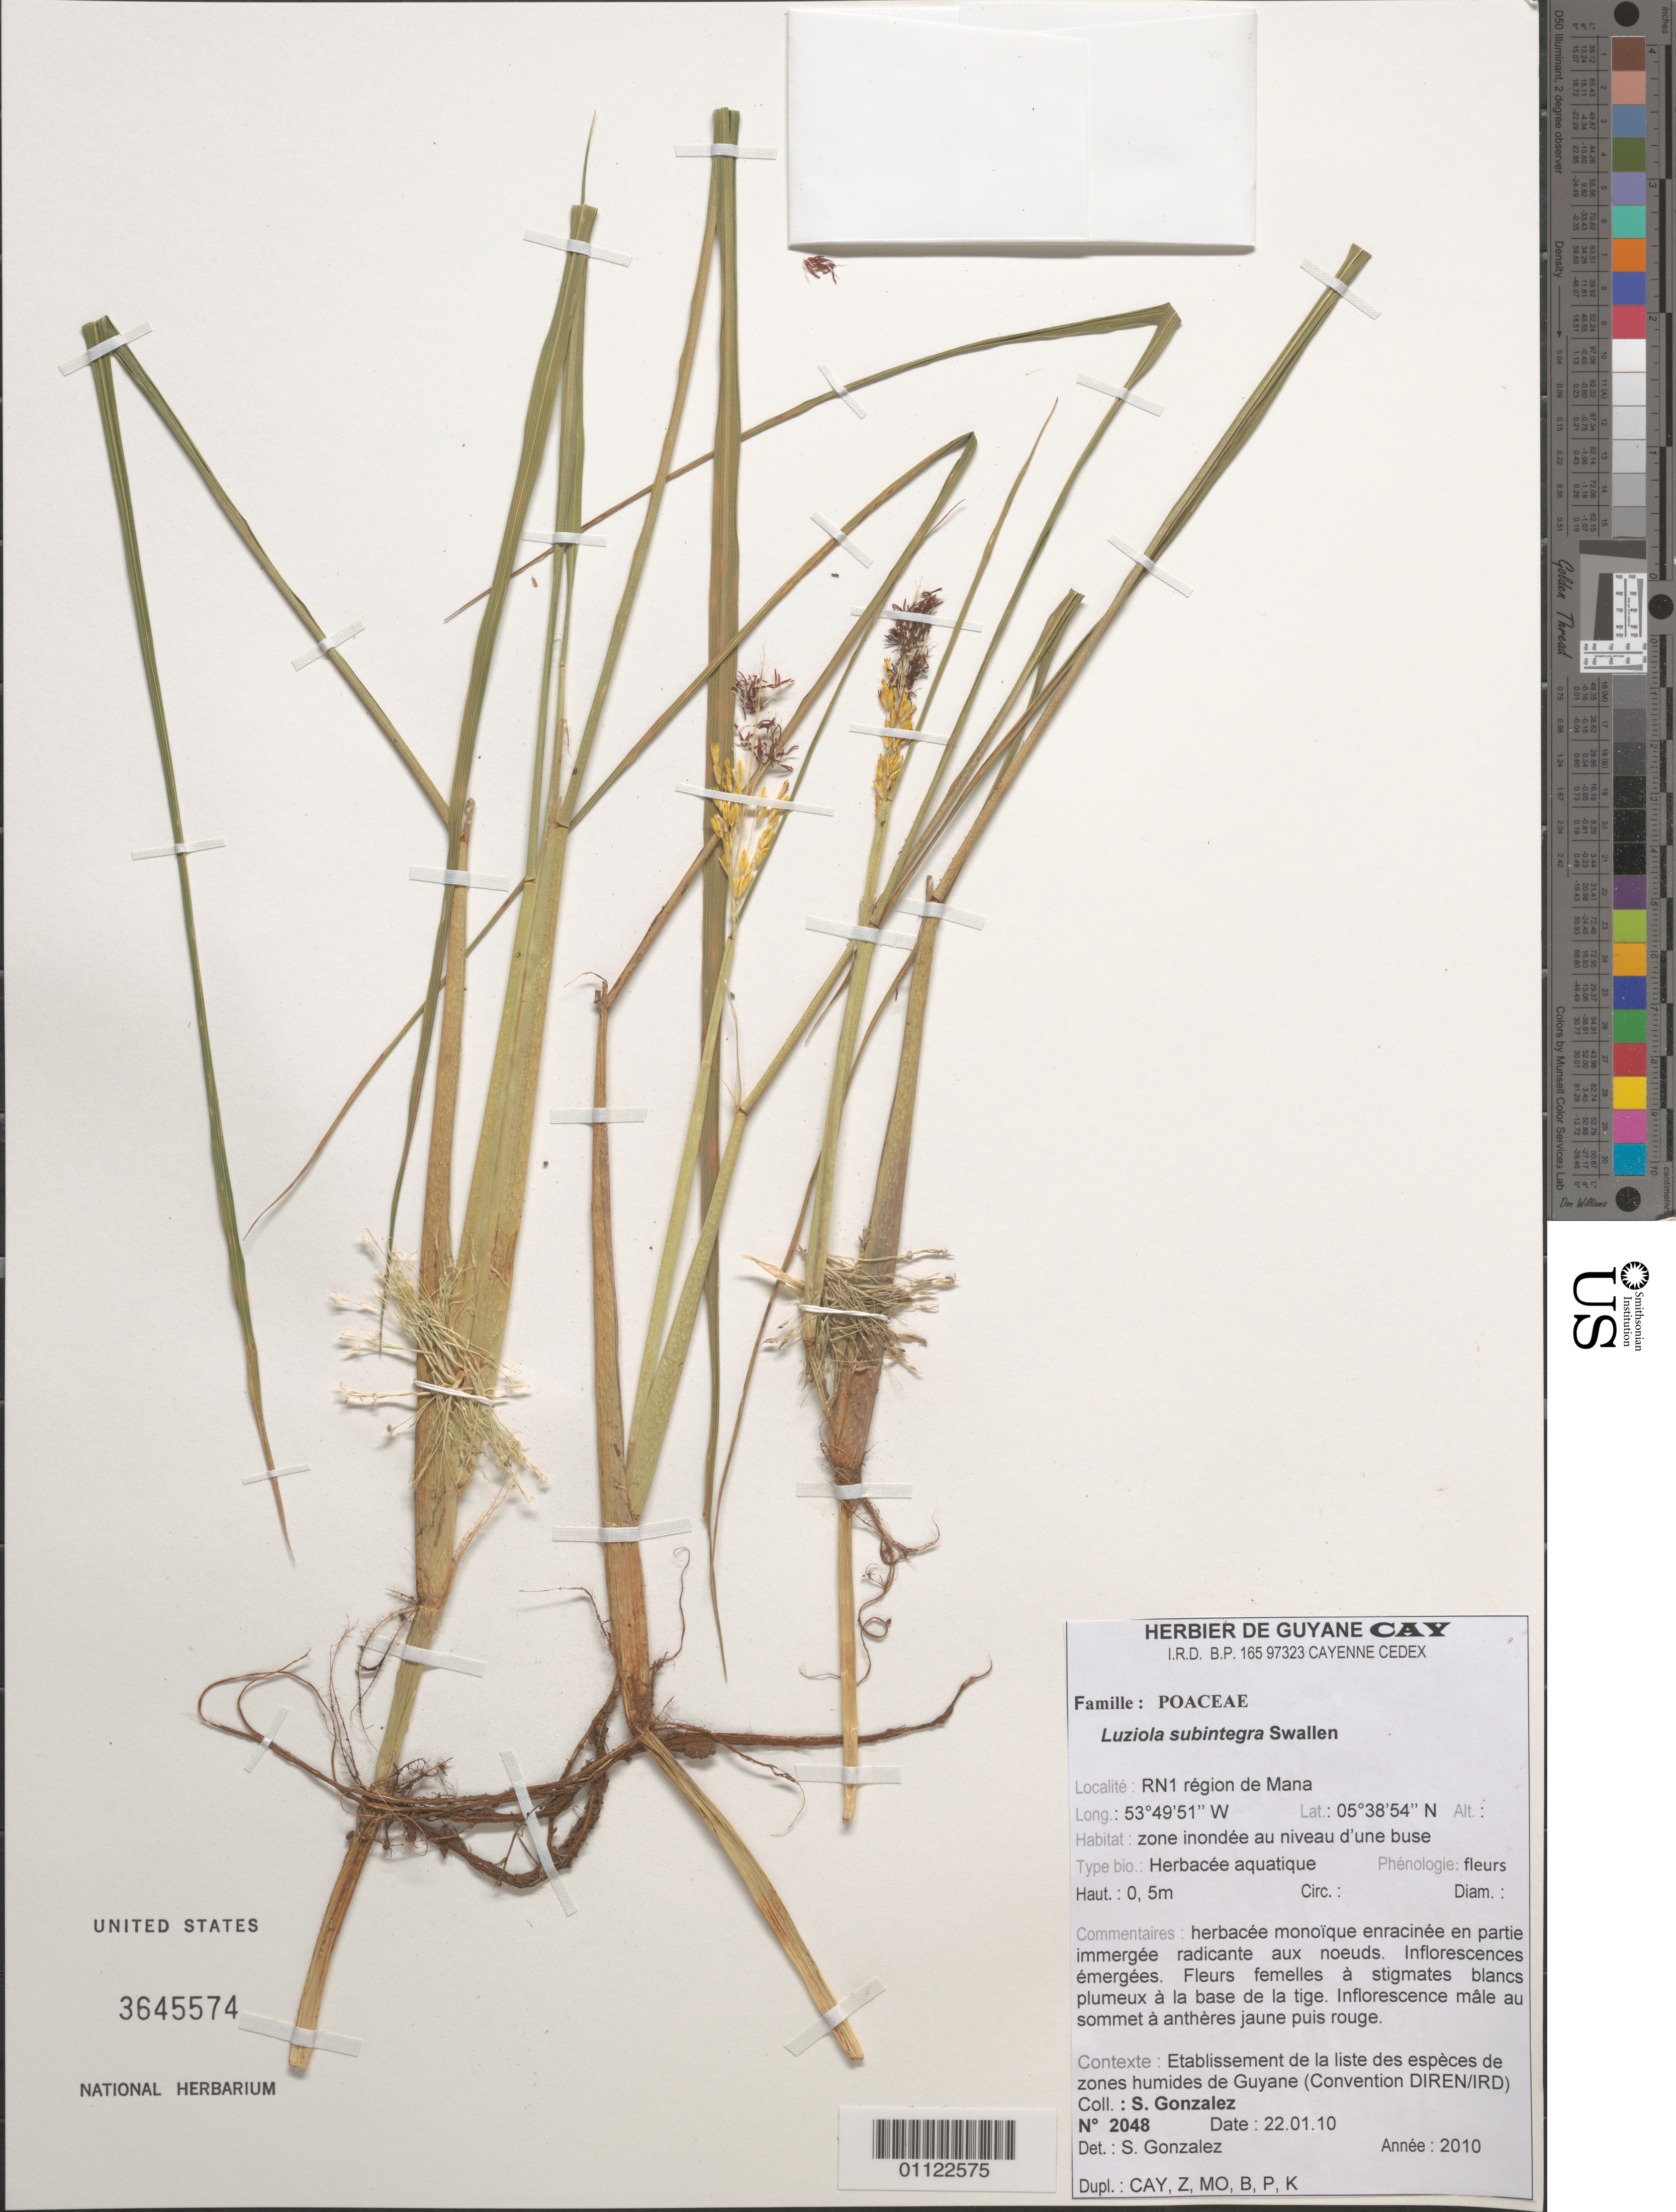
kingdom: Plantae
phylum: Tracheophyta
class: Liliopsida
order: Poales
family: Poaceae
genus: Luziola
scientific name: Luziola subintegra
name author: Swallen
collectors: S. Gonzalez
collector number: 2048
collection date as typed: Transcribed d/m/y: 22/1/10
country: French Guiana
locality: RN1 région de Mana.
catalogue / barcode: US 3645574